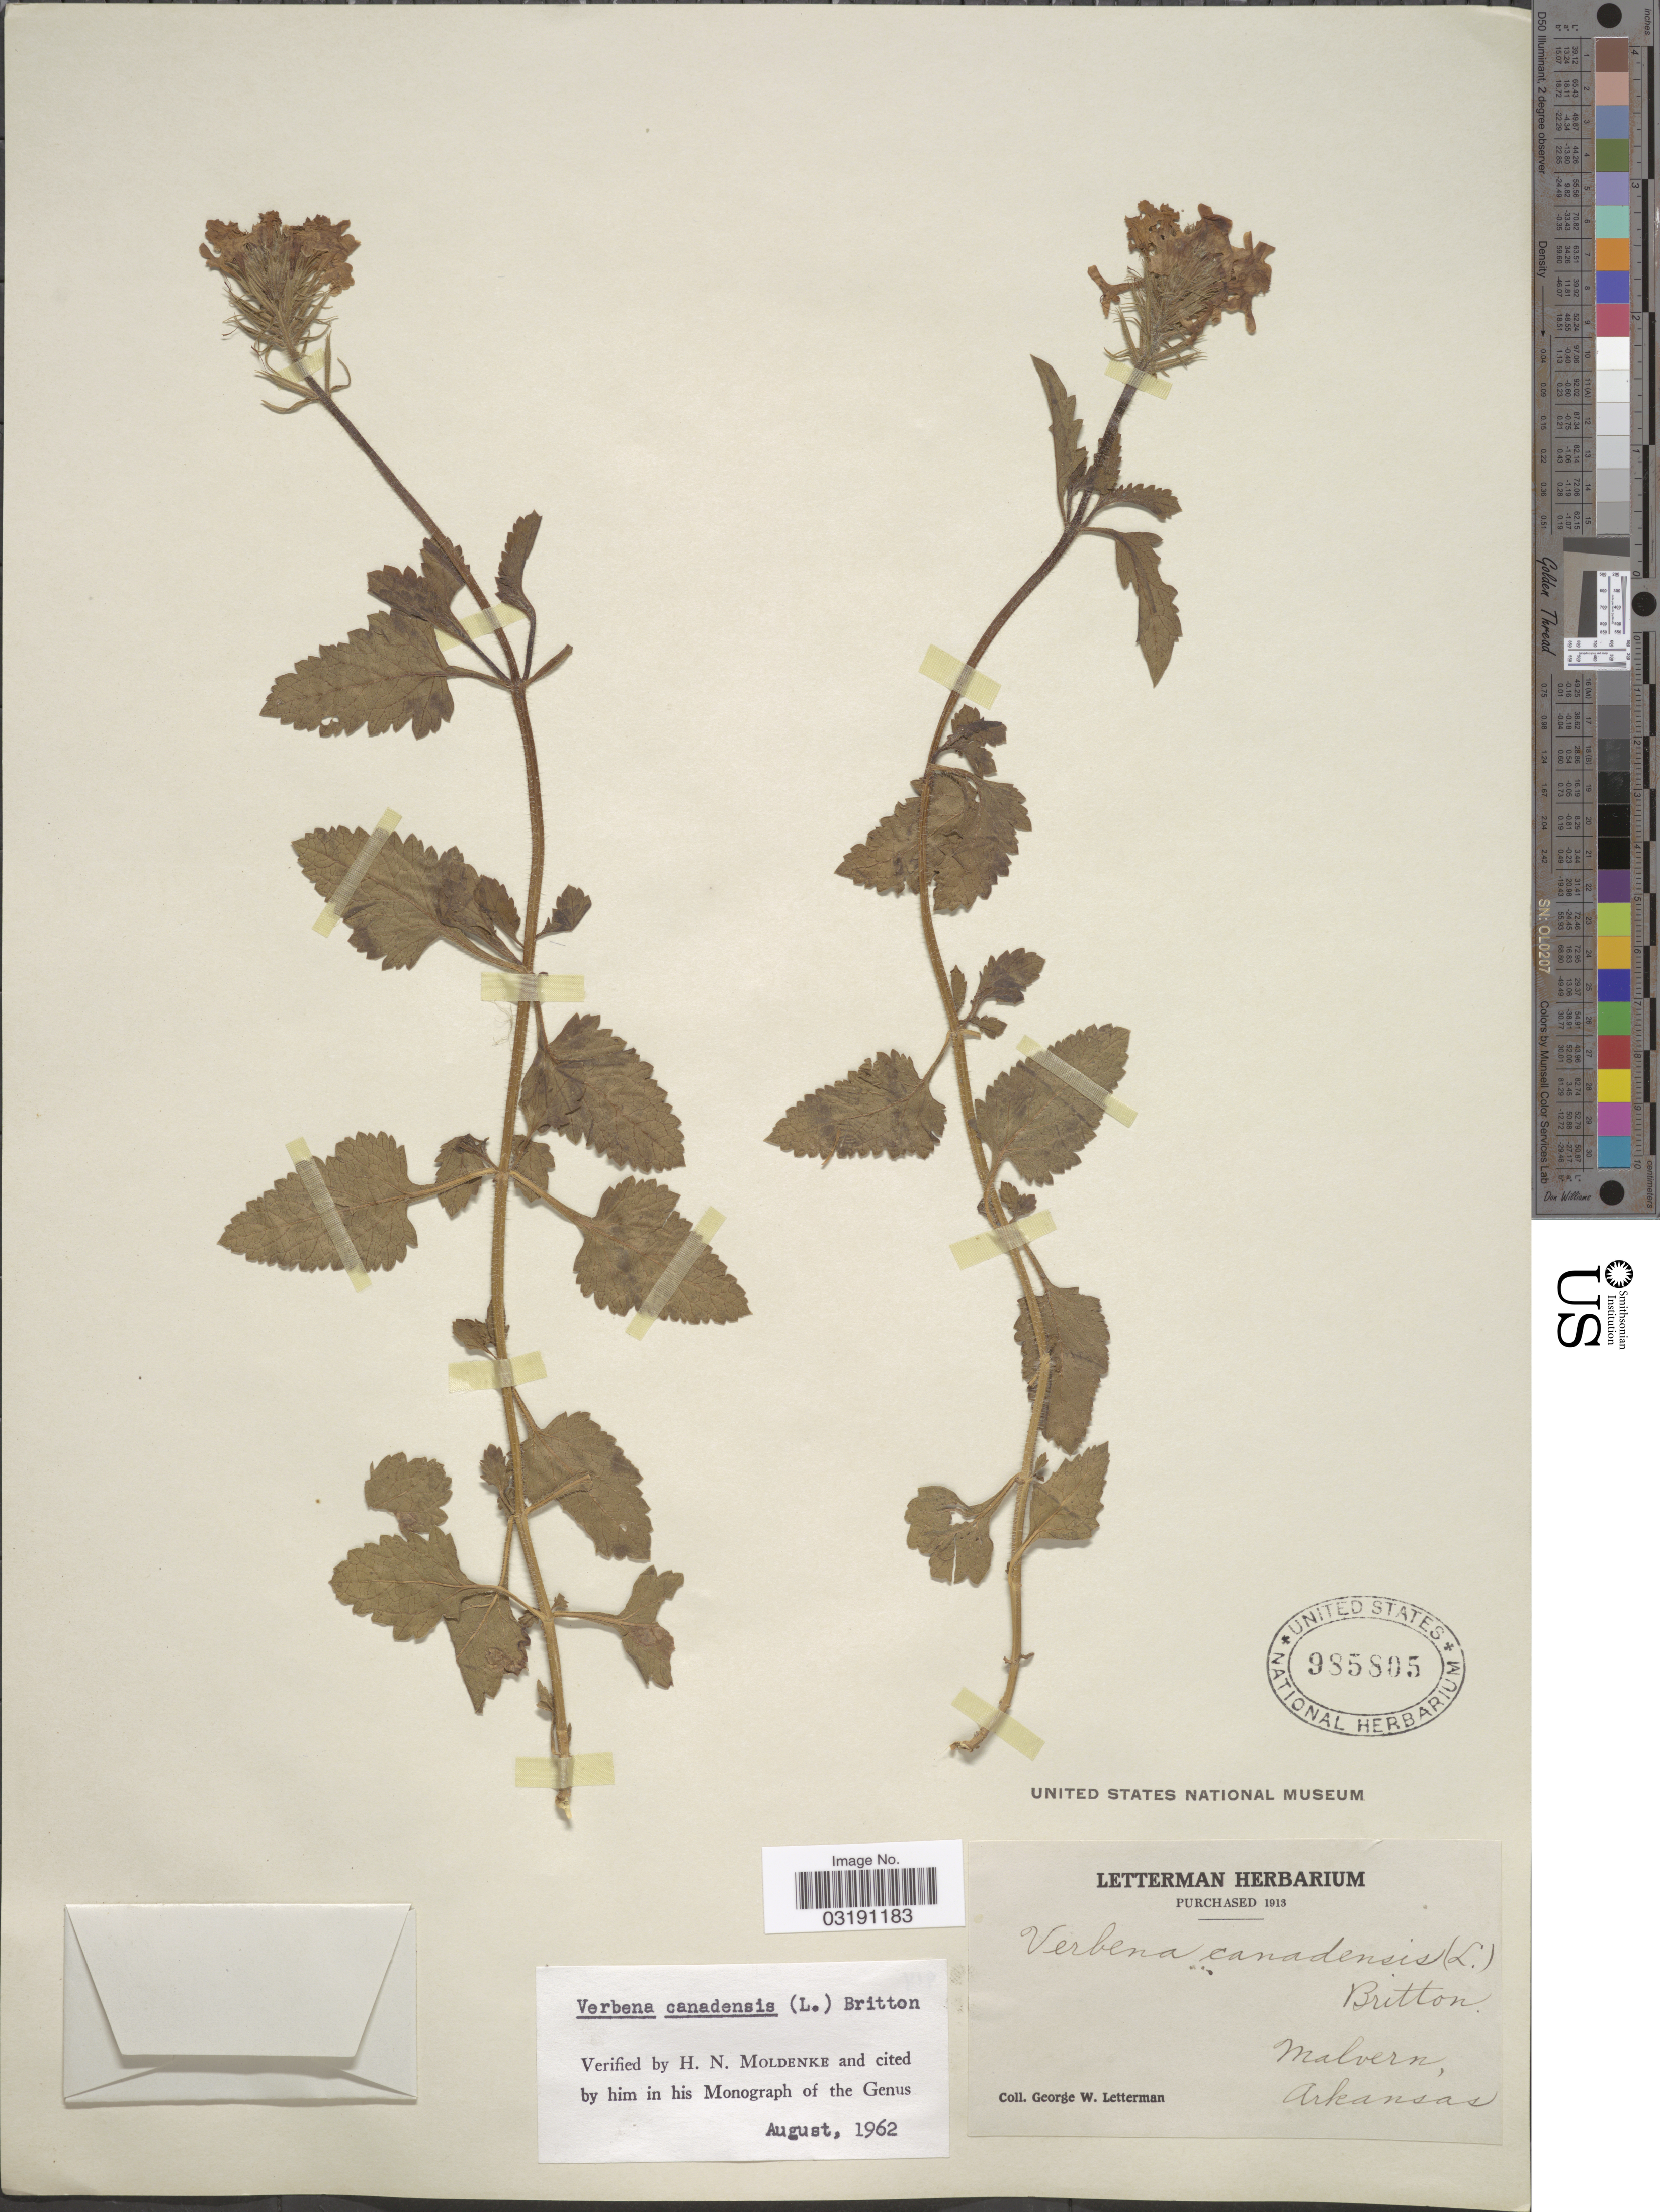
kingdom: Plantae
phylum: Tracheophyta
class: Magnoliopsida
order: Lamiales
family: Verbenaceae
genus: Verbena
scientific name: Verbena canadensis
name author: (L.) Britton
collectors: G. W. Letterman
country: United States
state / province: Arkansas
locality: Malvern.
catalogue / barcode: US 985805